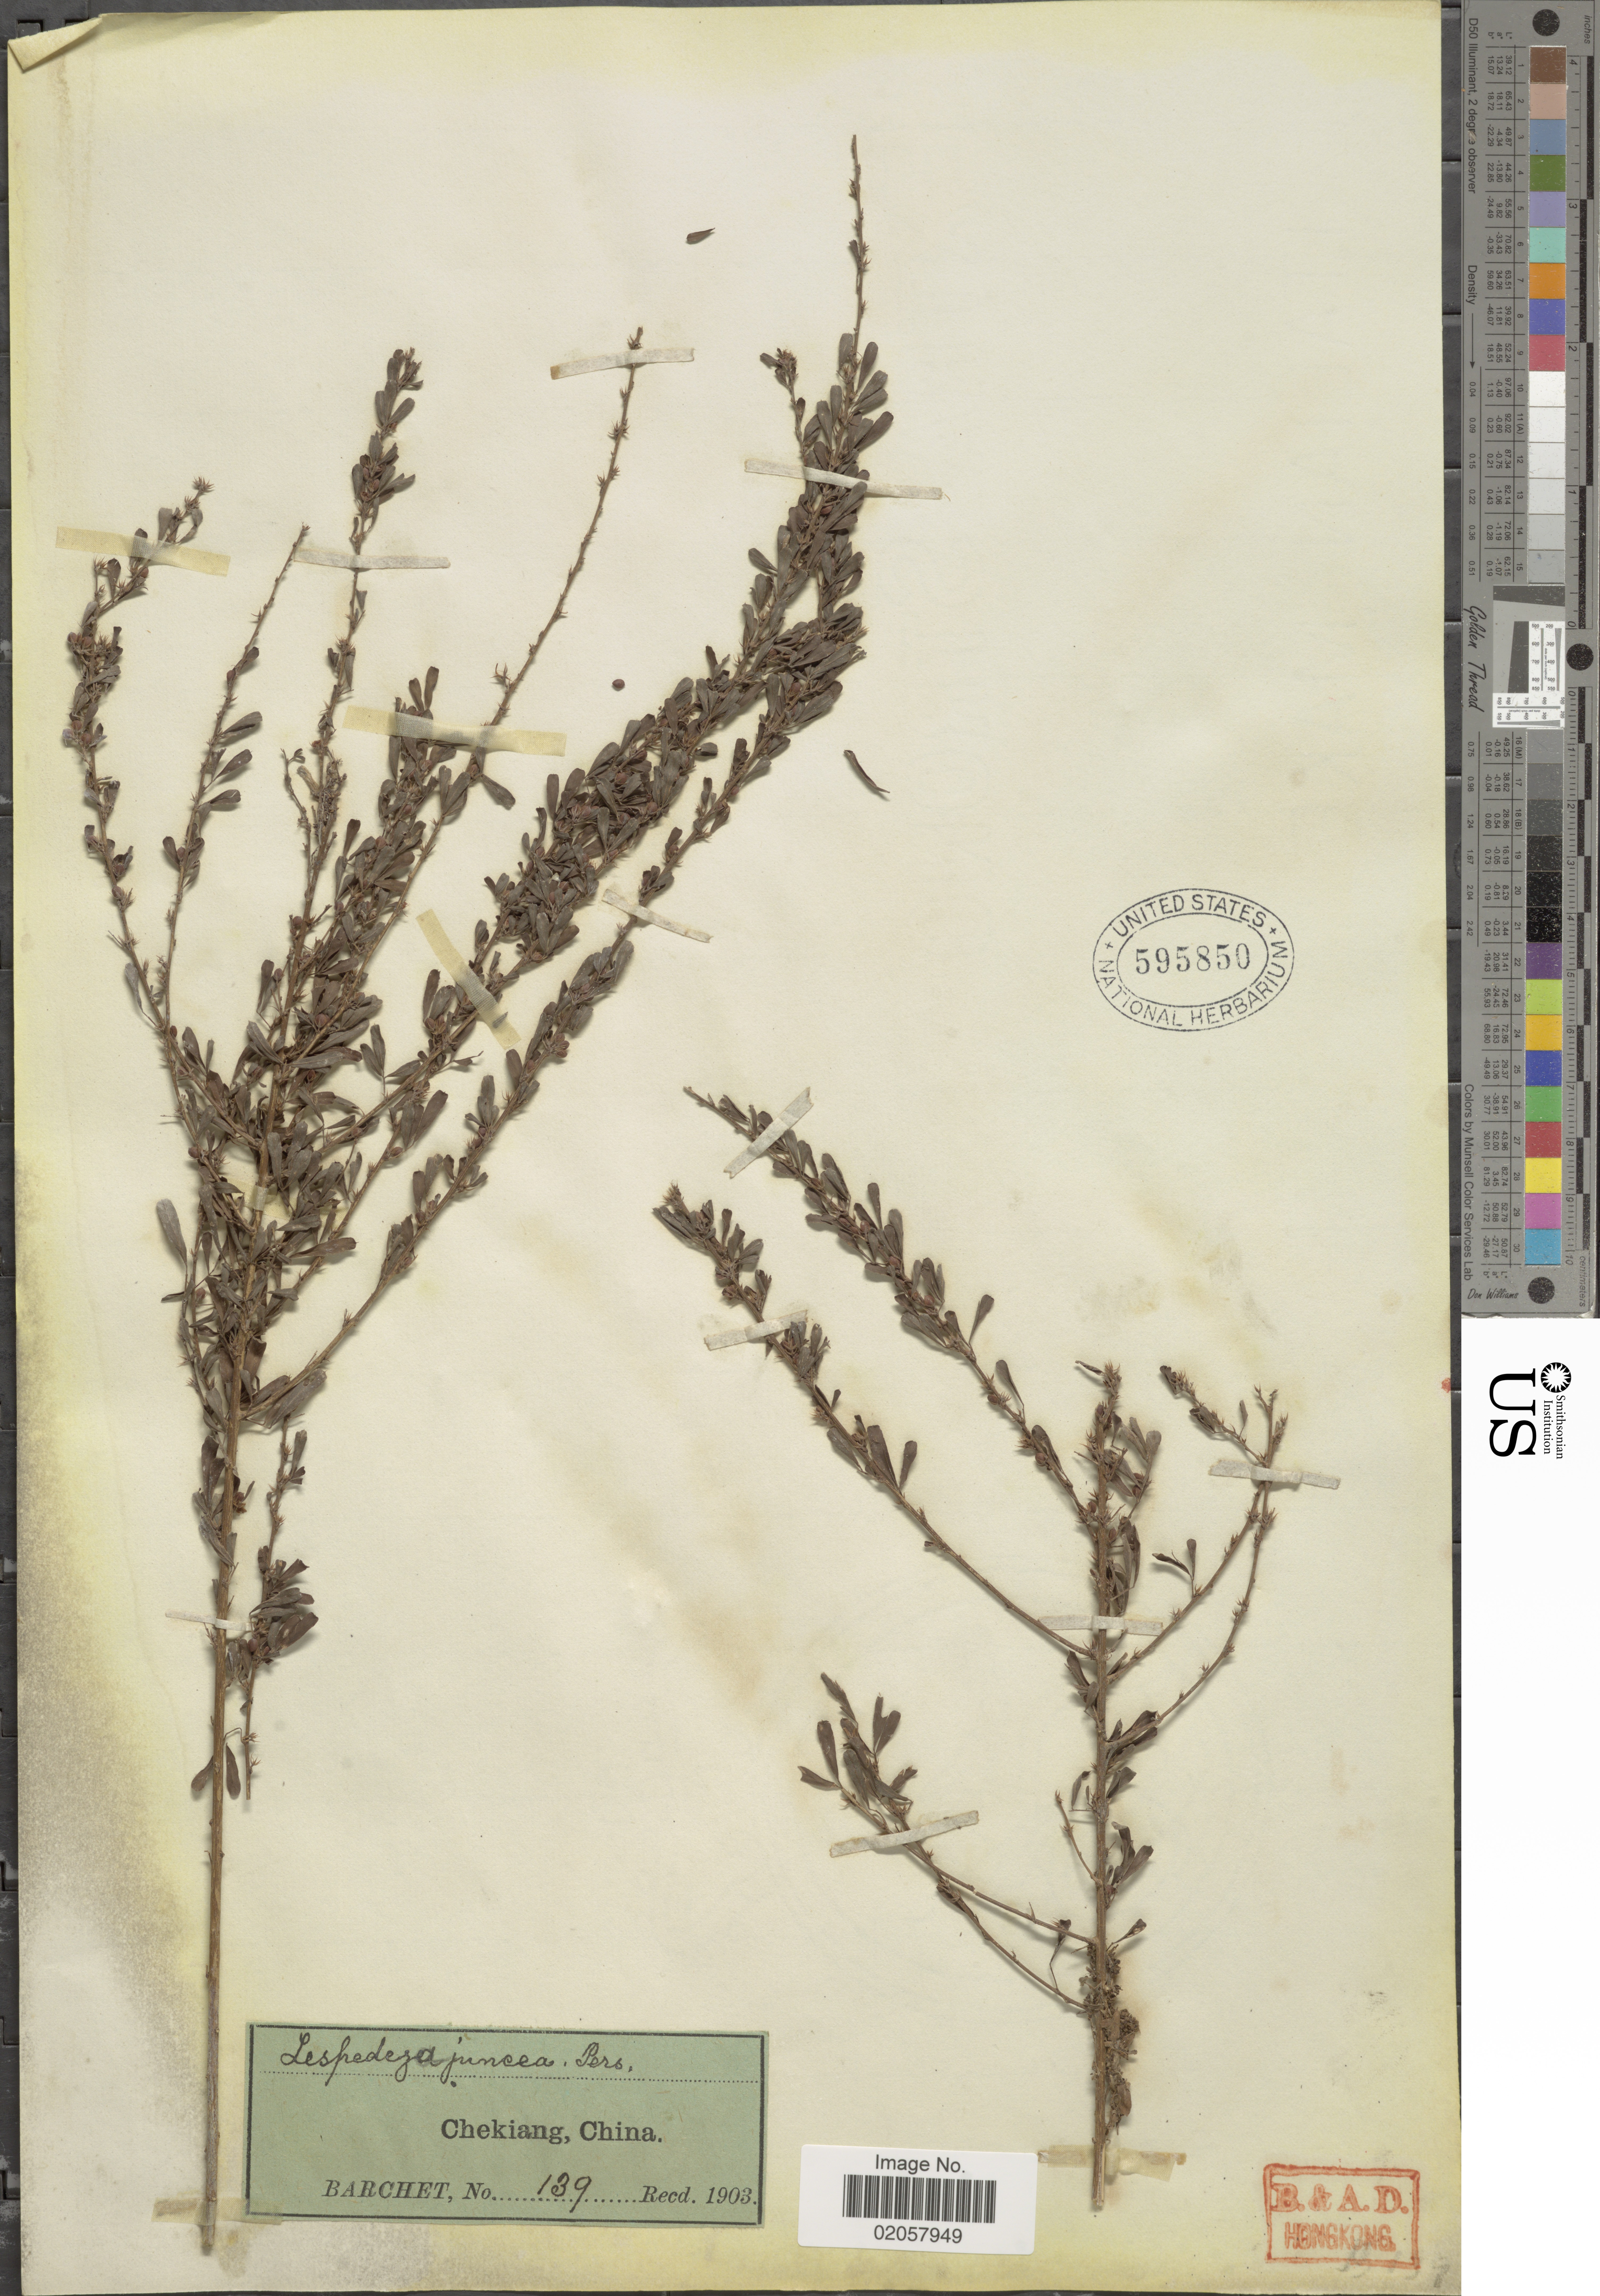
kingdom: Plantae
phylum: Tracheophyta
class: Magnoliopsida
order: Fabales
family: Fabaceae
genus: Lespedeza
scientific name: Lespedeza cuneata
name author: (Dum. Cours.) G. Don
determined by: Strong, Mark T., (BOT), Smithsonian Institution - National Museum of Natural History (UNITED STATES)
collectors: Barchet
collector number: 139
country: China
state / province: Zhejiang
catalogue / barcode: US 595850